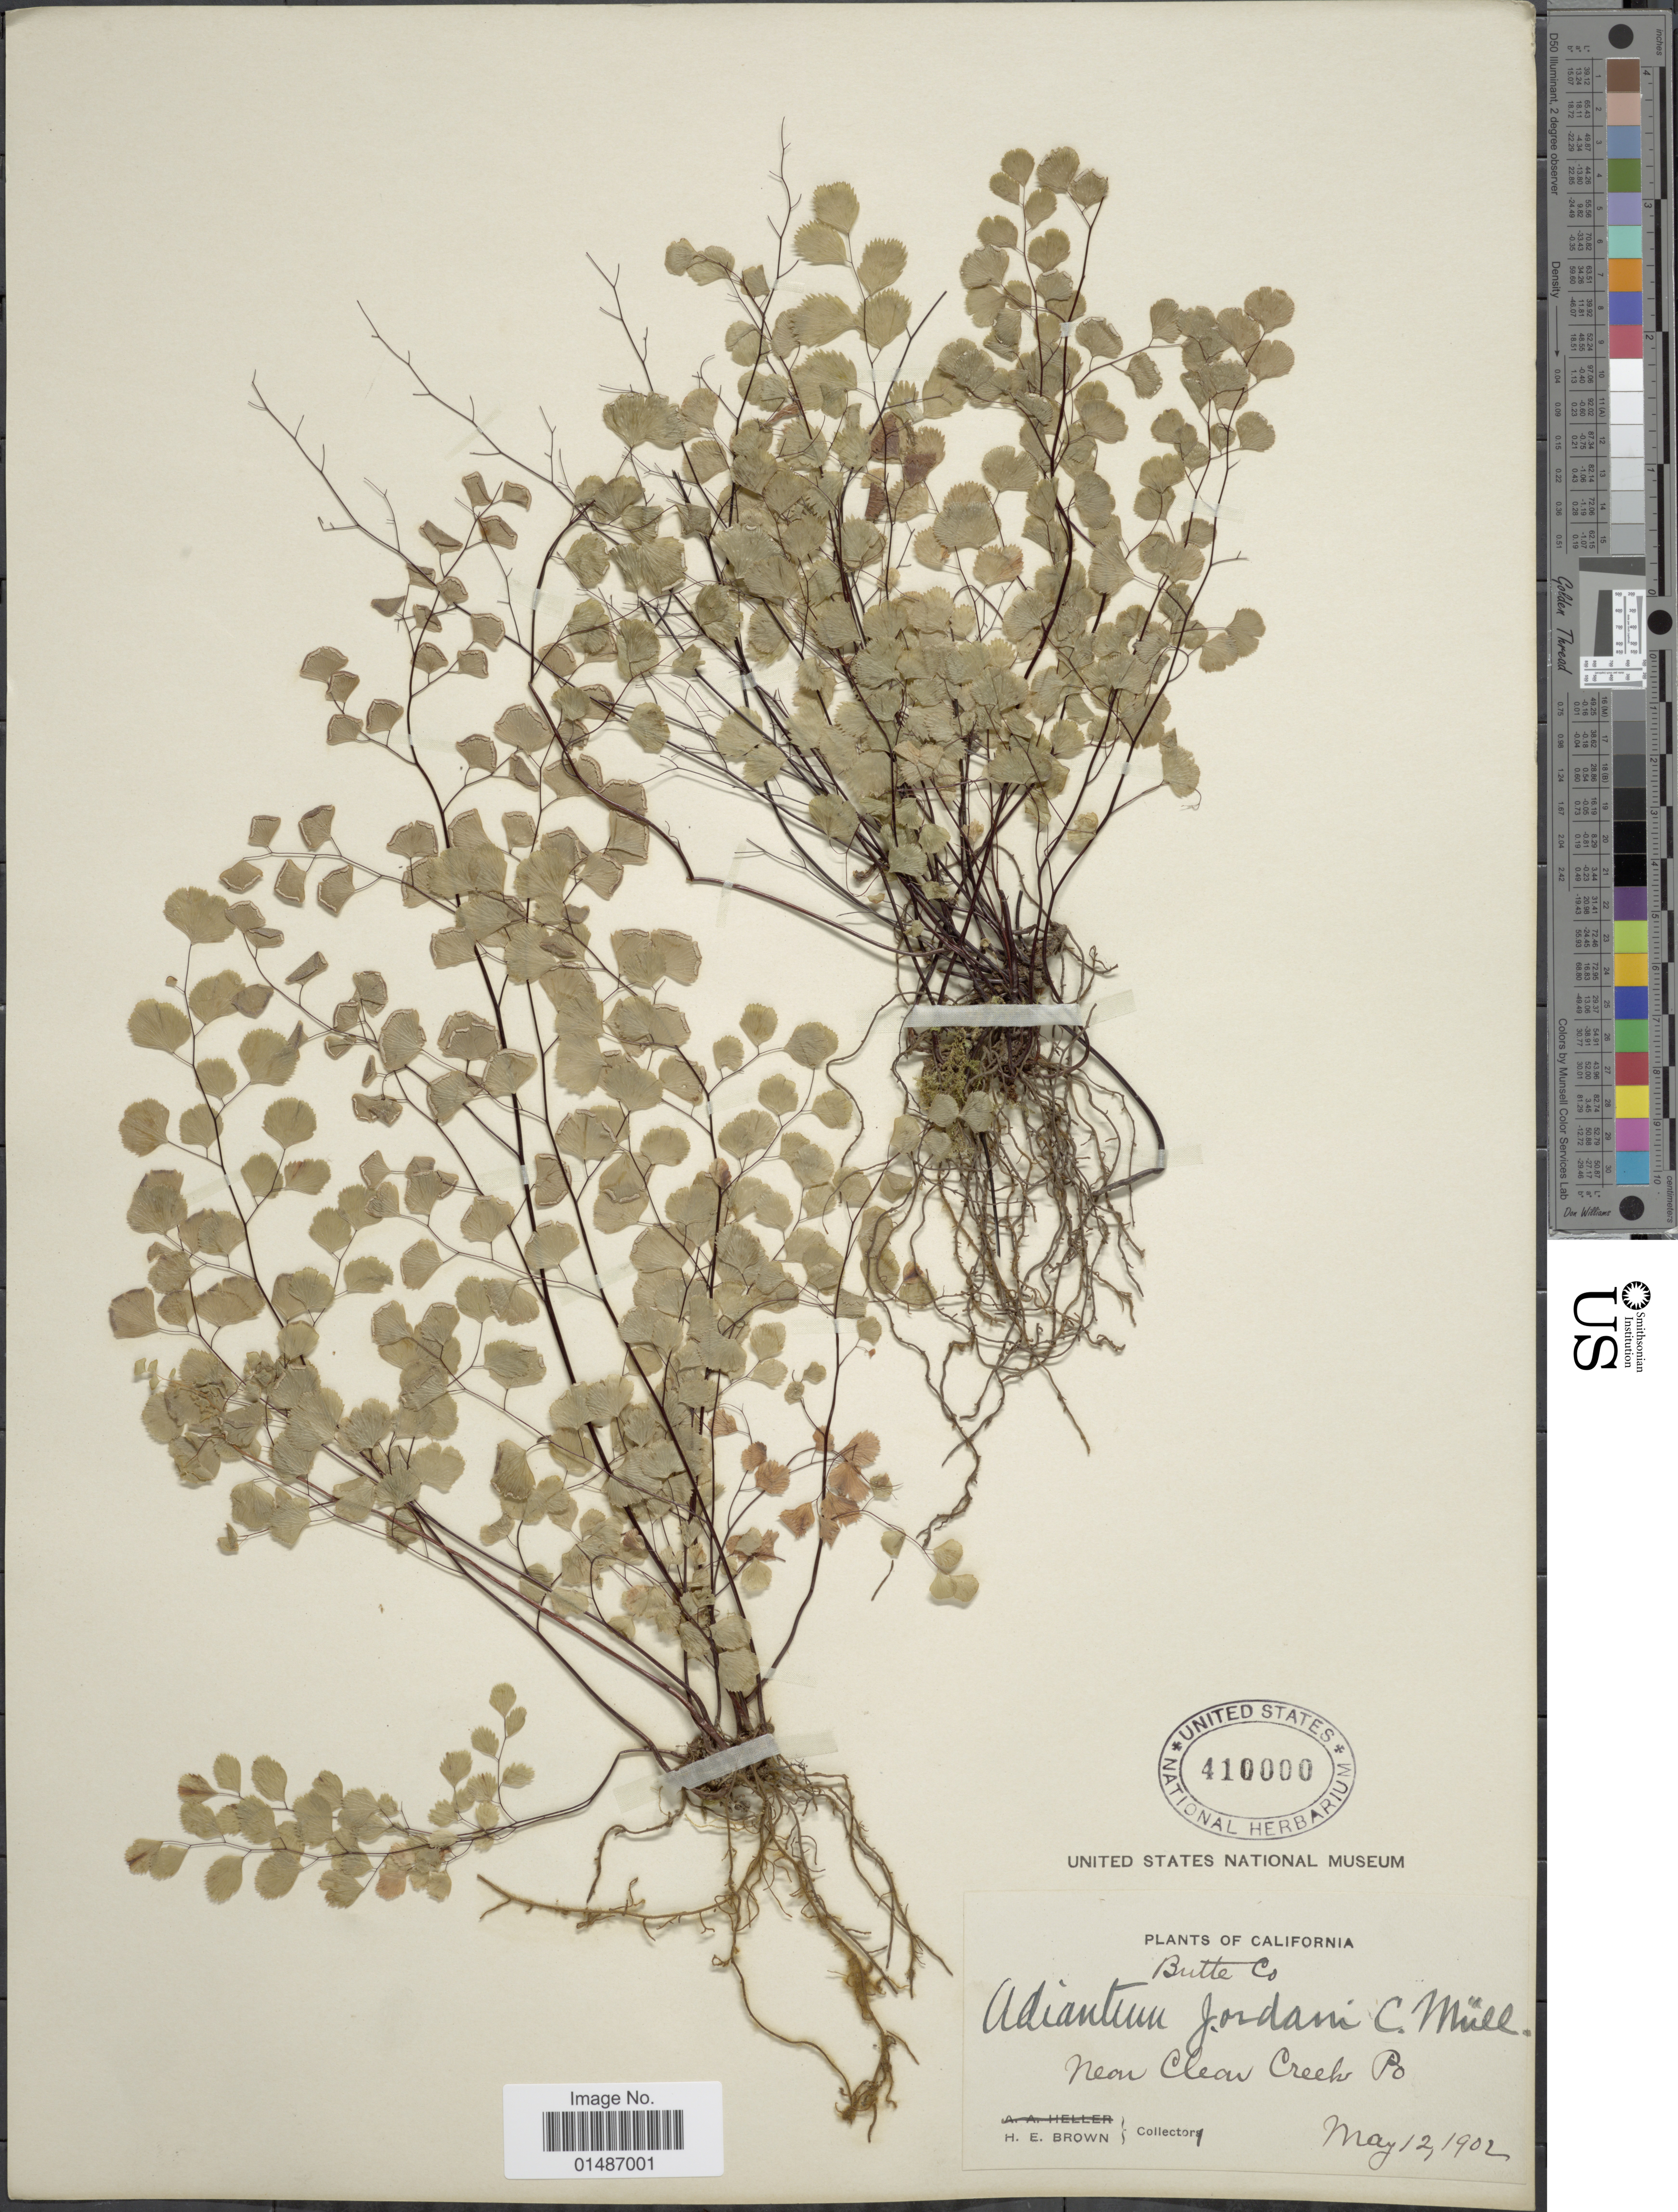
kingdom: Plantae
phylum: Tracheophyta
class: Polypodiopsida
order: Polypodiales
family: Pteridaceae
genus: Adiantum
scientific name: Adiantum jordanii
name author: C.H. Mull.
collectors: H. E. Brown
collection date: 1902-05-12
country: United States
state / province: California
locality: Near Clear Creek Co.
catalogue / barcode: US 410000